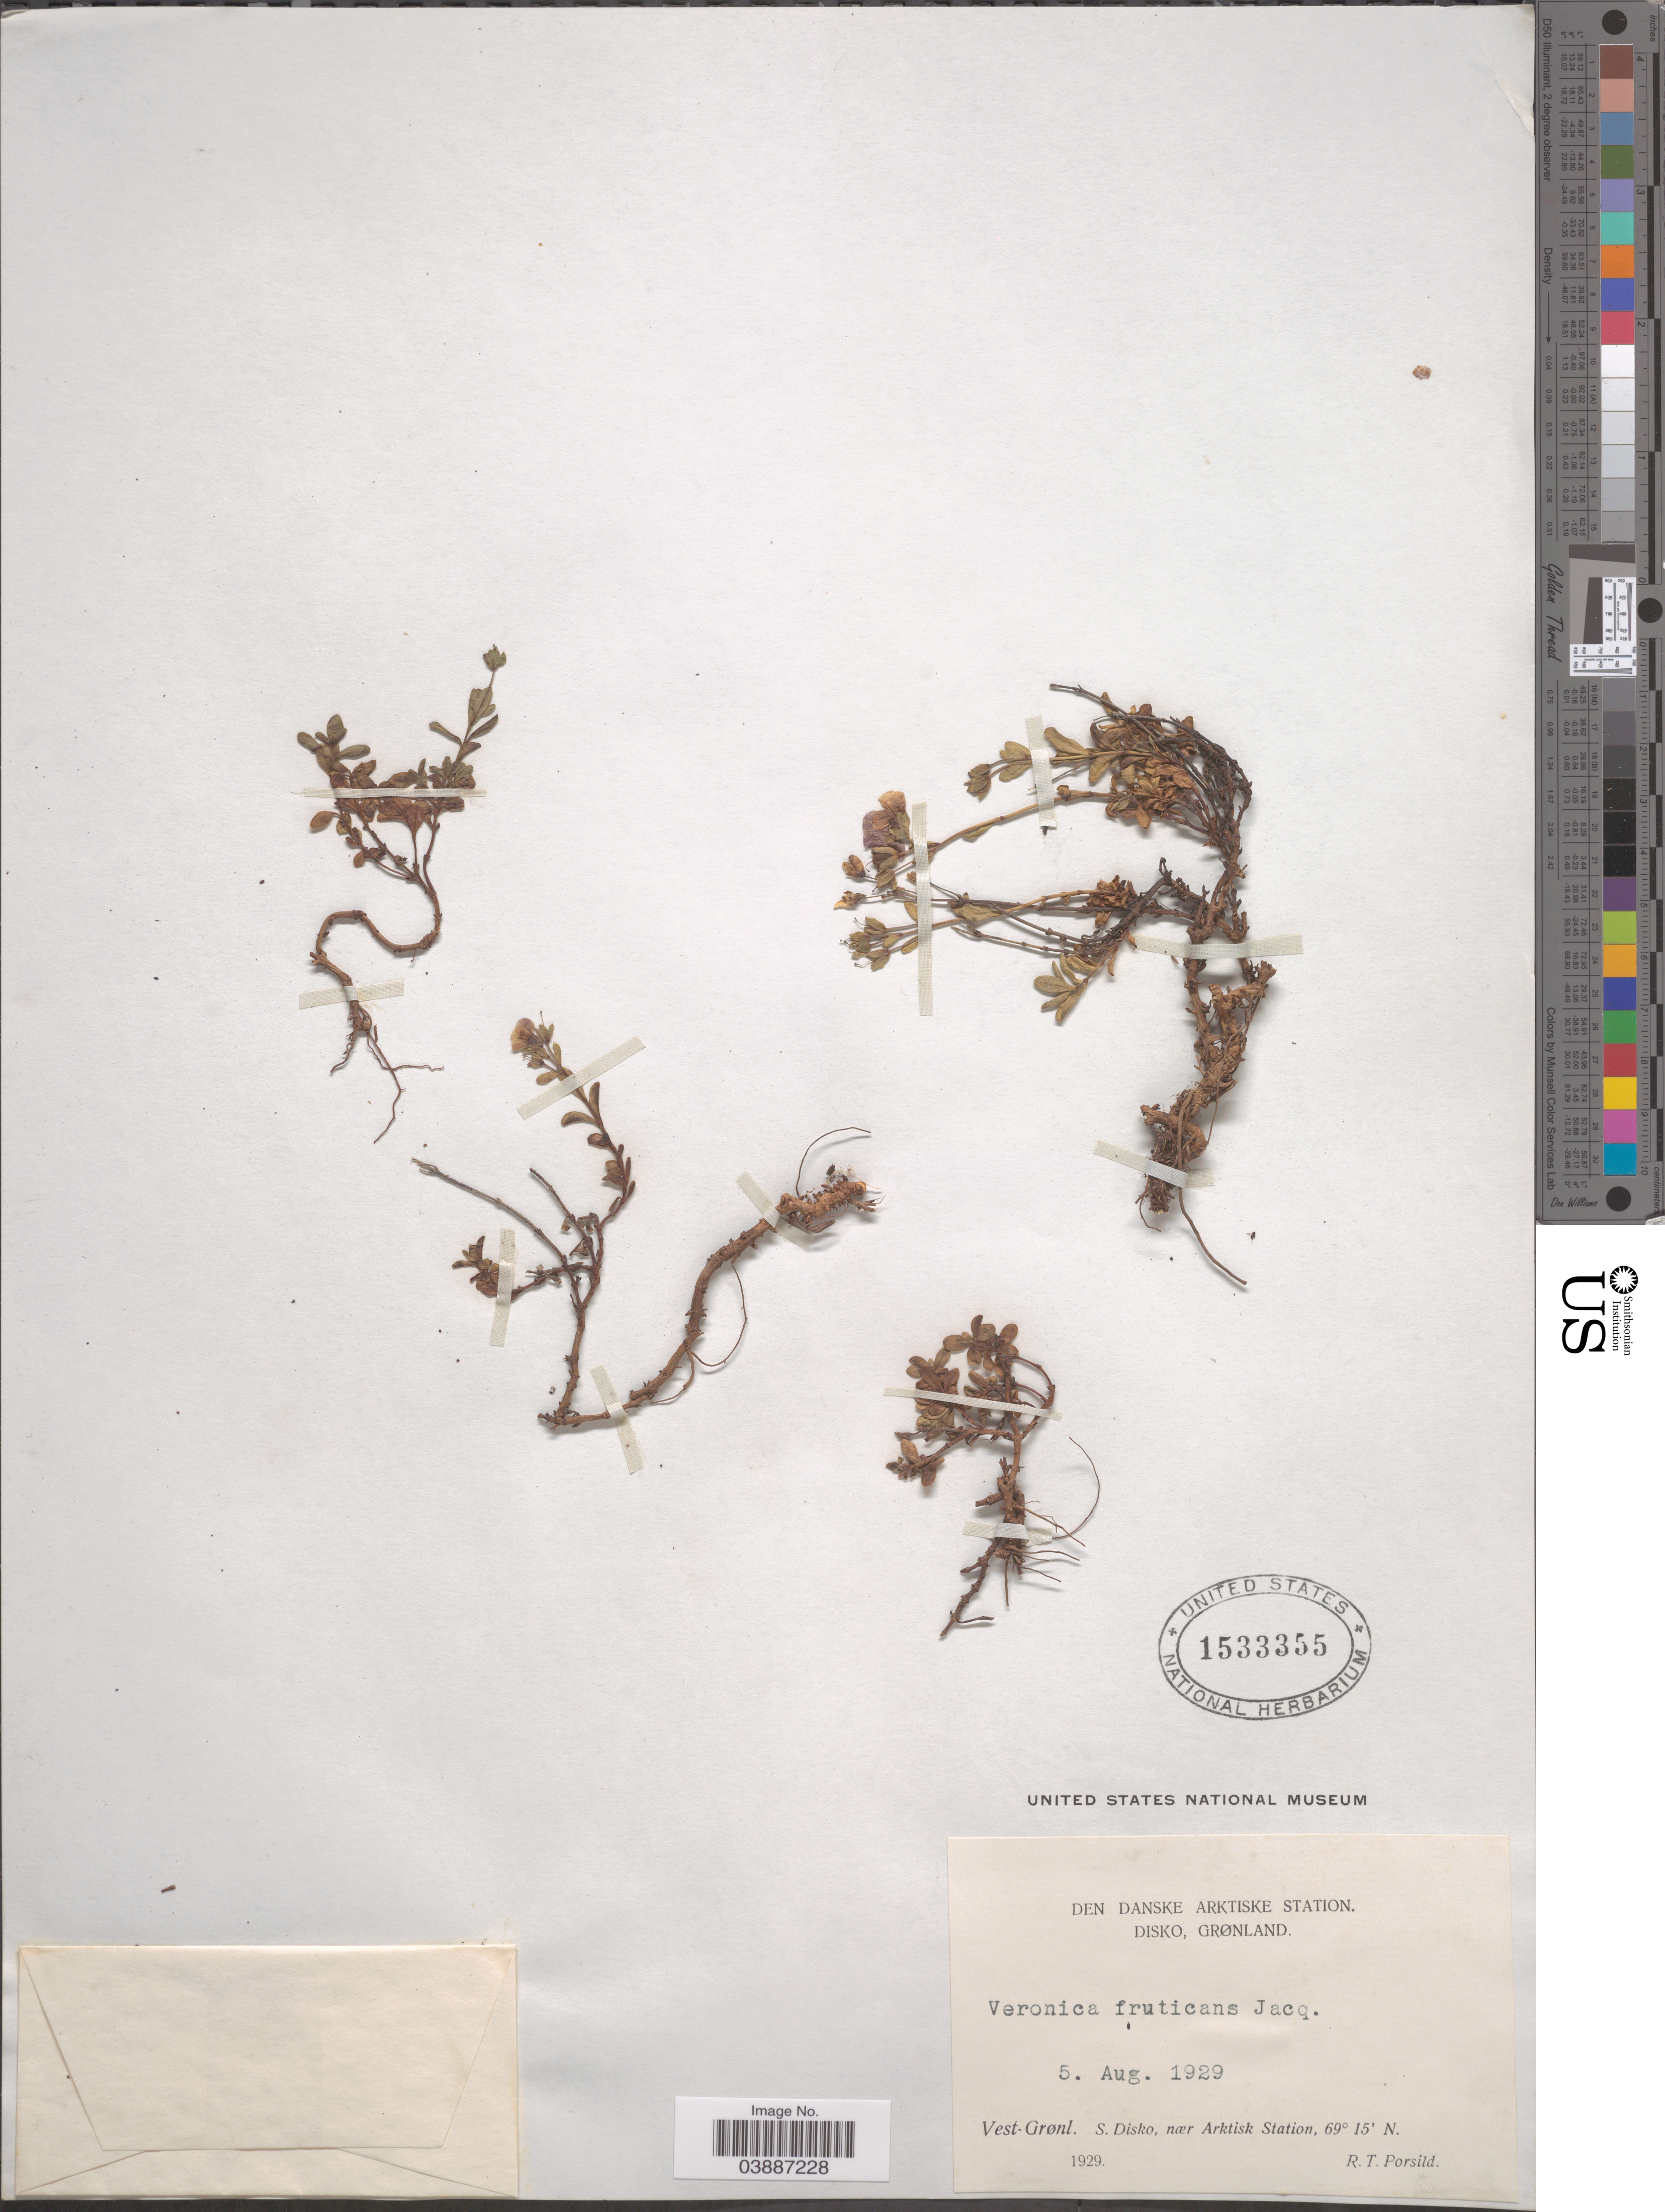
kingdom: Plantae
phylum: Tracheophyta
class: Magnoliopsida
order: Lamiales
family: Plantaginaceae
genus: Veronica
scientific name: Veronica fruticans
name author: Jacq.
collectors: R. T. Porsild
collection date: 1929-08-05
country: Greenland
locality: Den Danske Arktiske Station. Disko, Grønland. Vest-Grønl. S. Disko, nœr Arktisk Station.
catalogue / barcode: US 1533355